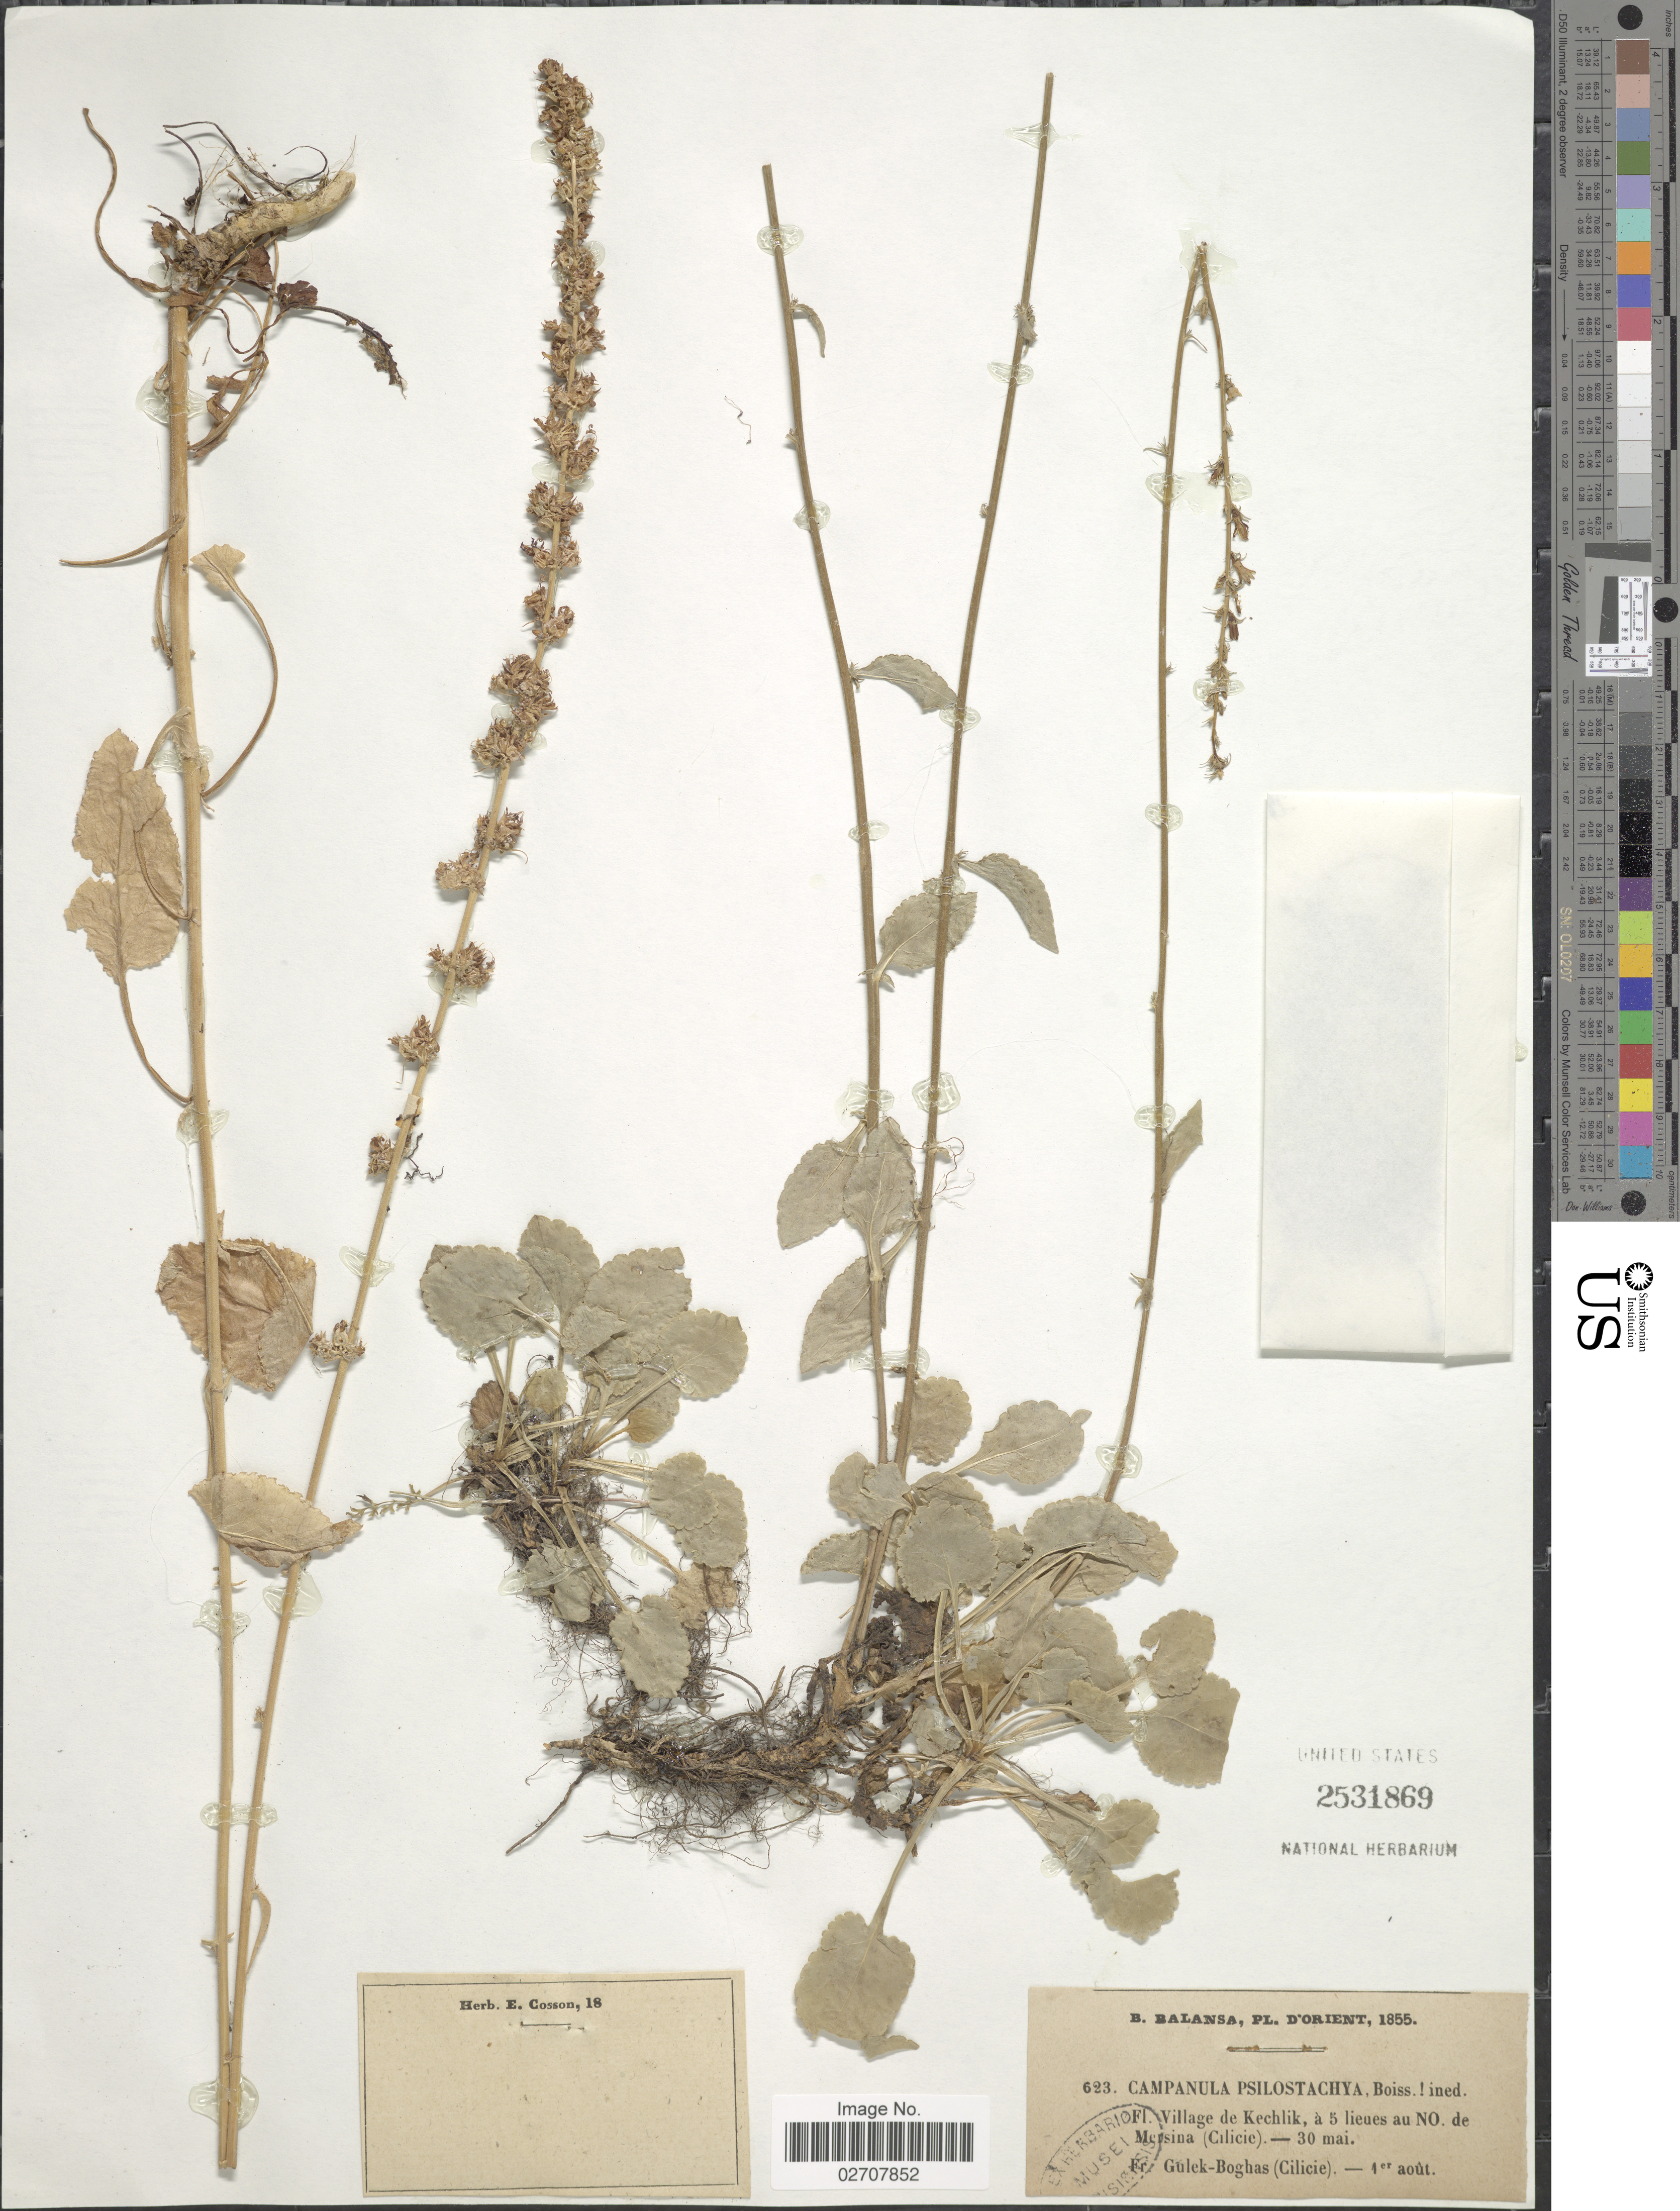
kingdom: Plantae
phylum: Tracheophyta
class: Magnoliopsida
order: Asterales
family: Campanulaceae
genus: Campanula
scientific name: Campanula psilostachya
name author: Boiss. & Kotschy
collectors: B. Balansa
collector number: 623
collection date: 1855-05-30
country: Turkey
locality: Orient. Village de Kechlik, a 5 lieues an No. de Mensina (Cilicie)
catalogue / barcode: US 2531869